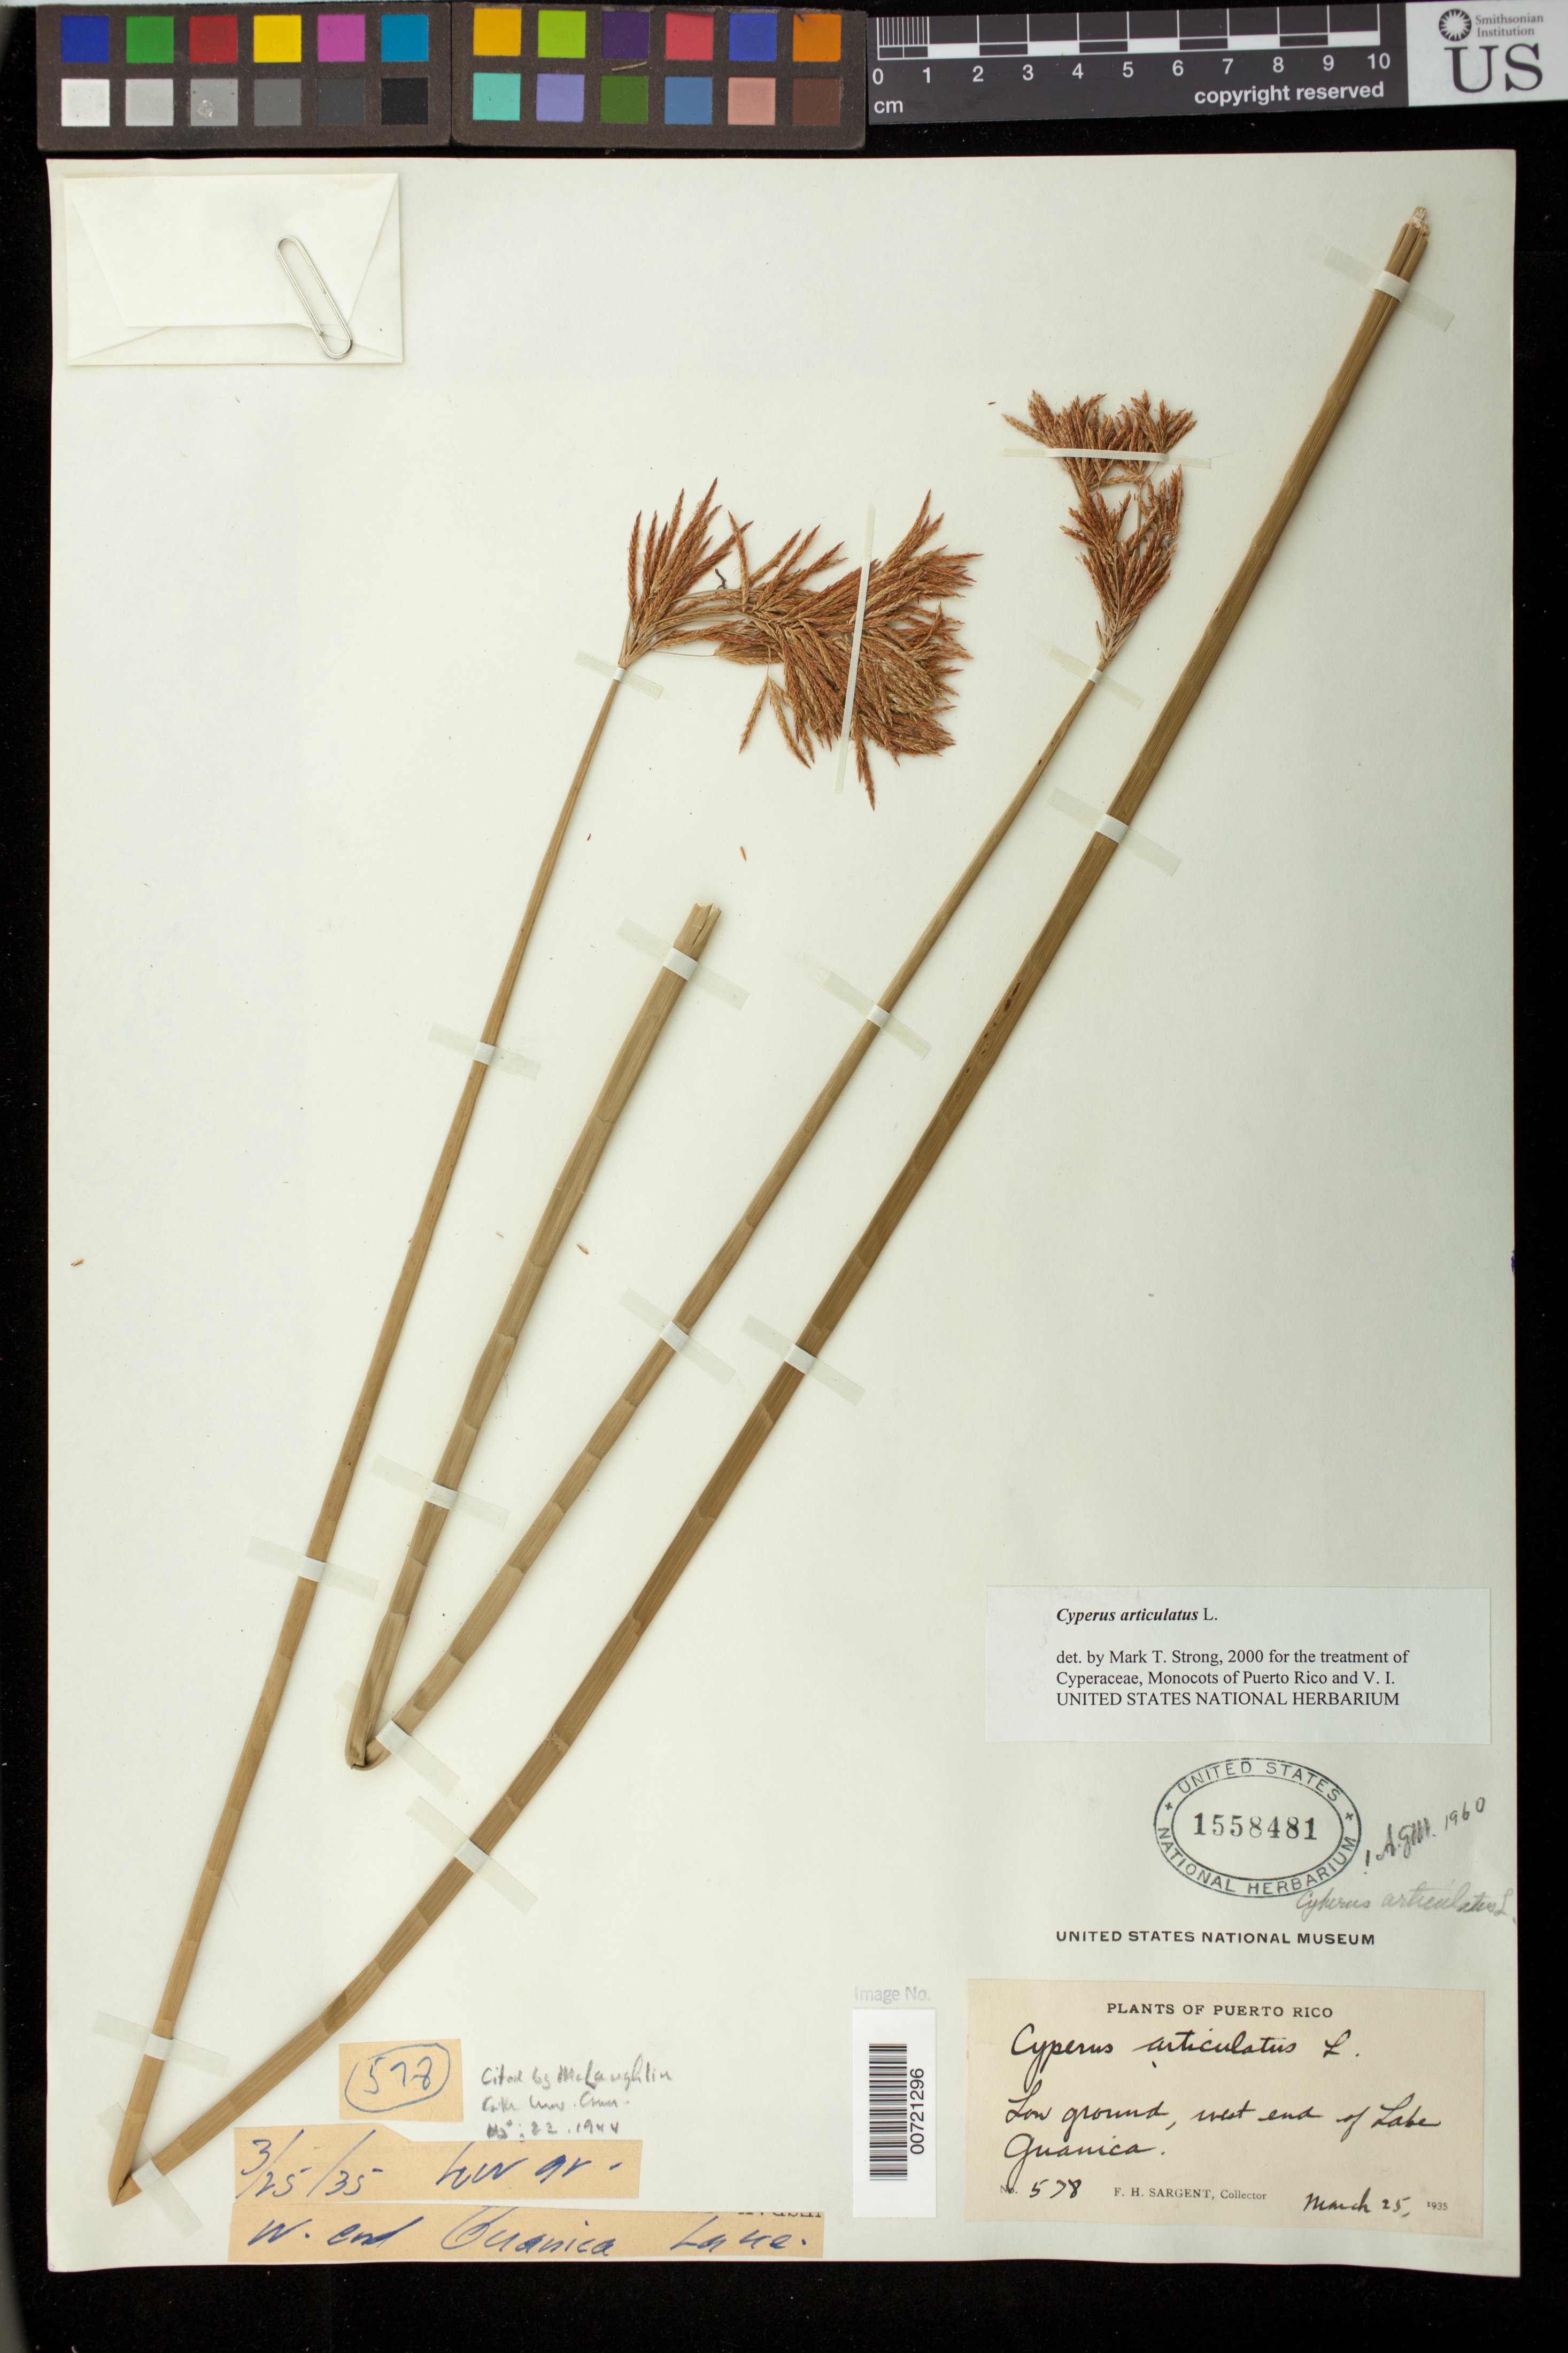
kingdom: Plantae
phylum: Tracheophyta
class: Liliopsida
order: Poales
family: Cyperaceae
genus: Cyperus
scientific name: Cyperus articulatus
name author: L.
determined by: Strong, M. T., (US), Smithsonian Institution - National Museum of Natural History (UNITED STATES)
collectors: F. H. Sargent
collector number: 578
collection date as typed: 25 Mar 1935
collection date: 1935-03-25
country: Puerto Rico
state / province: Guánica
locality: West end of Lake Guanica.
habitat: Low ground.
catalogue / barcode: US 1558481